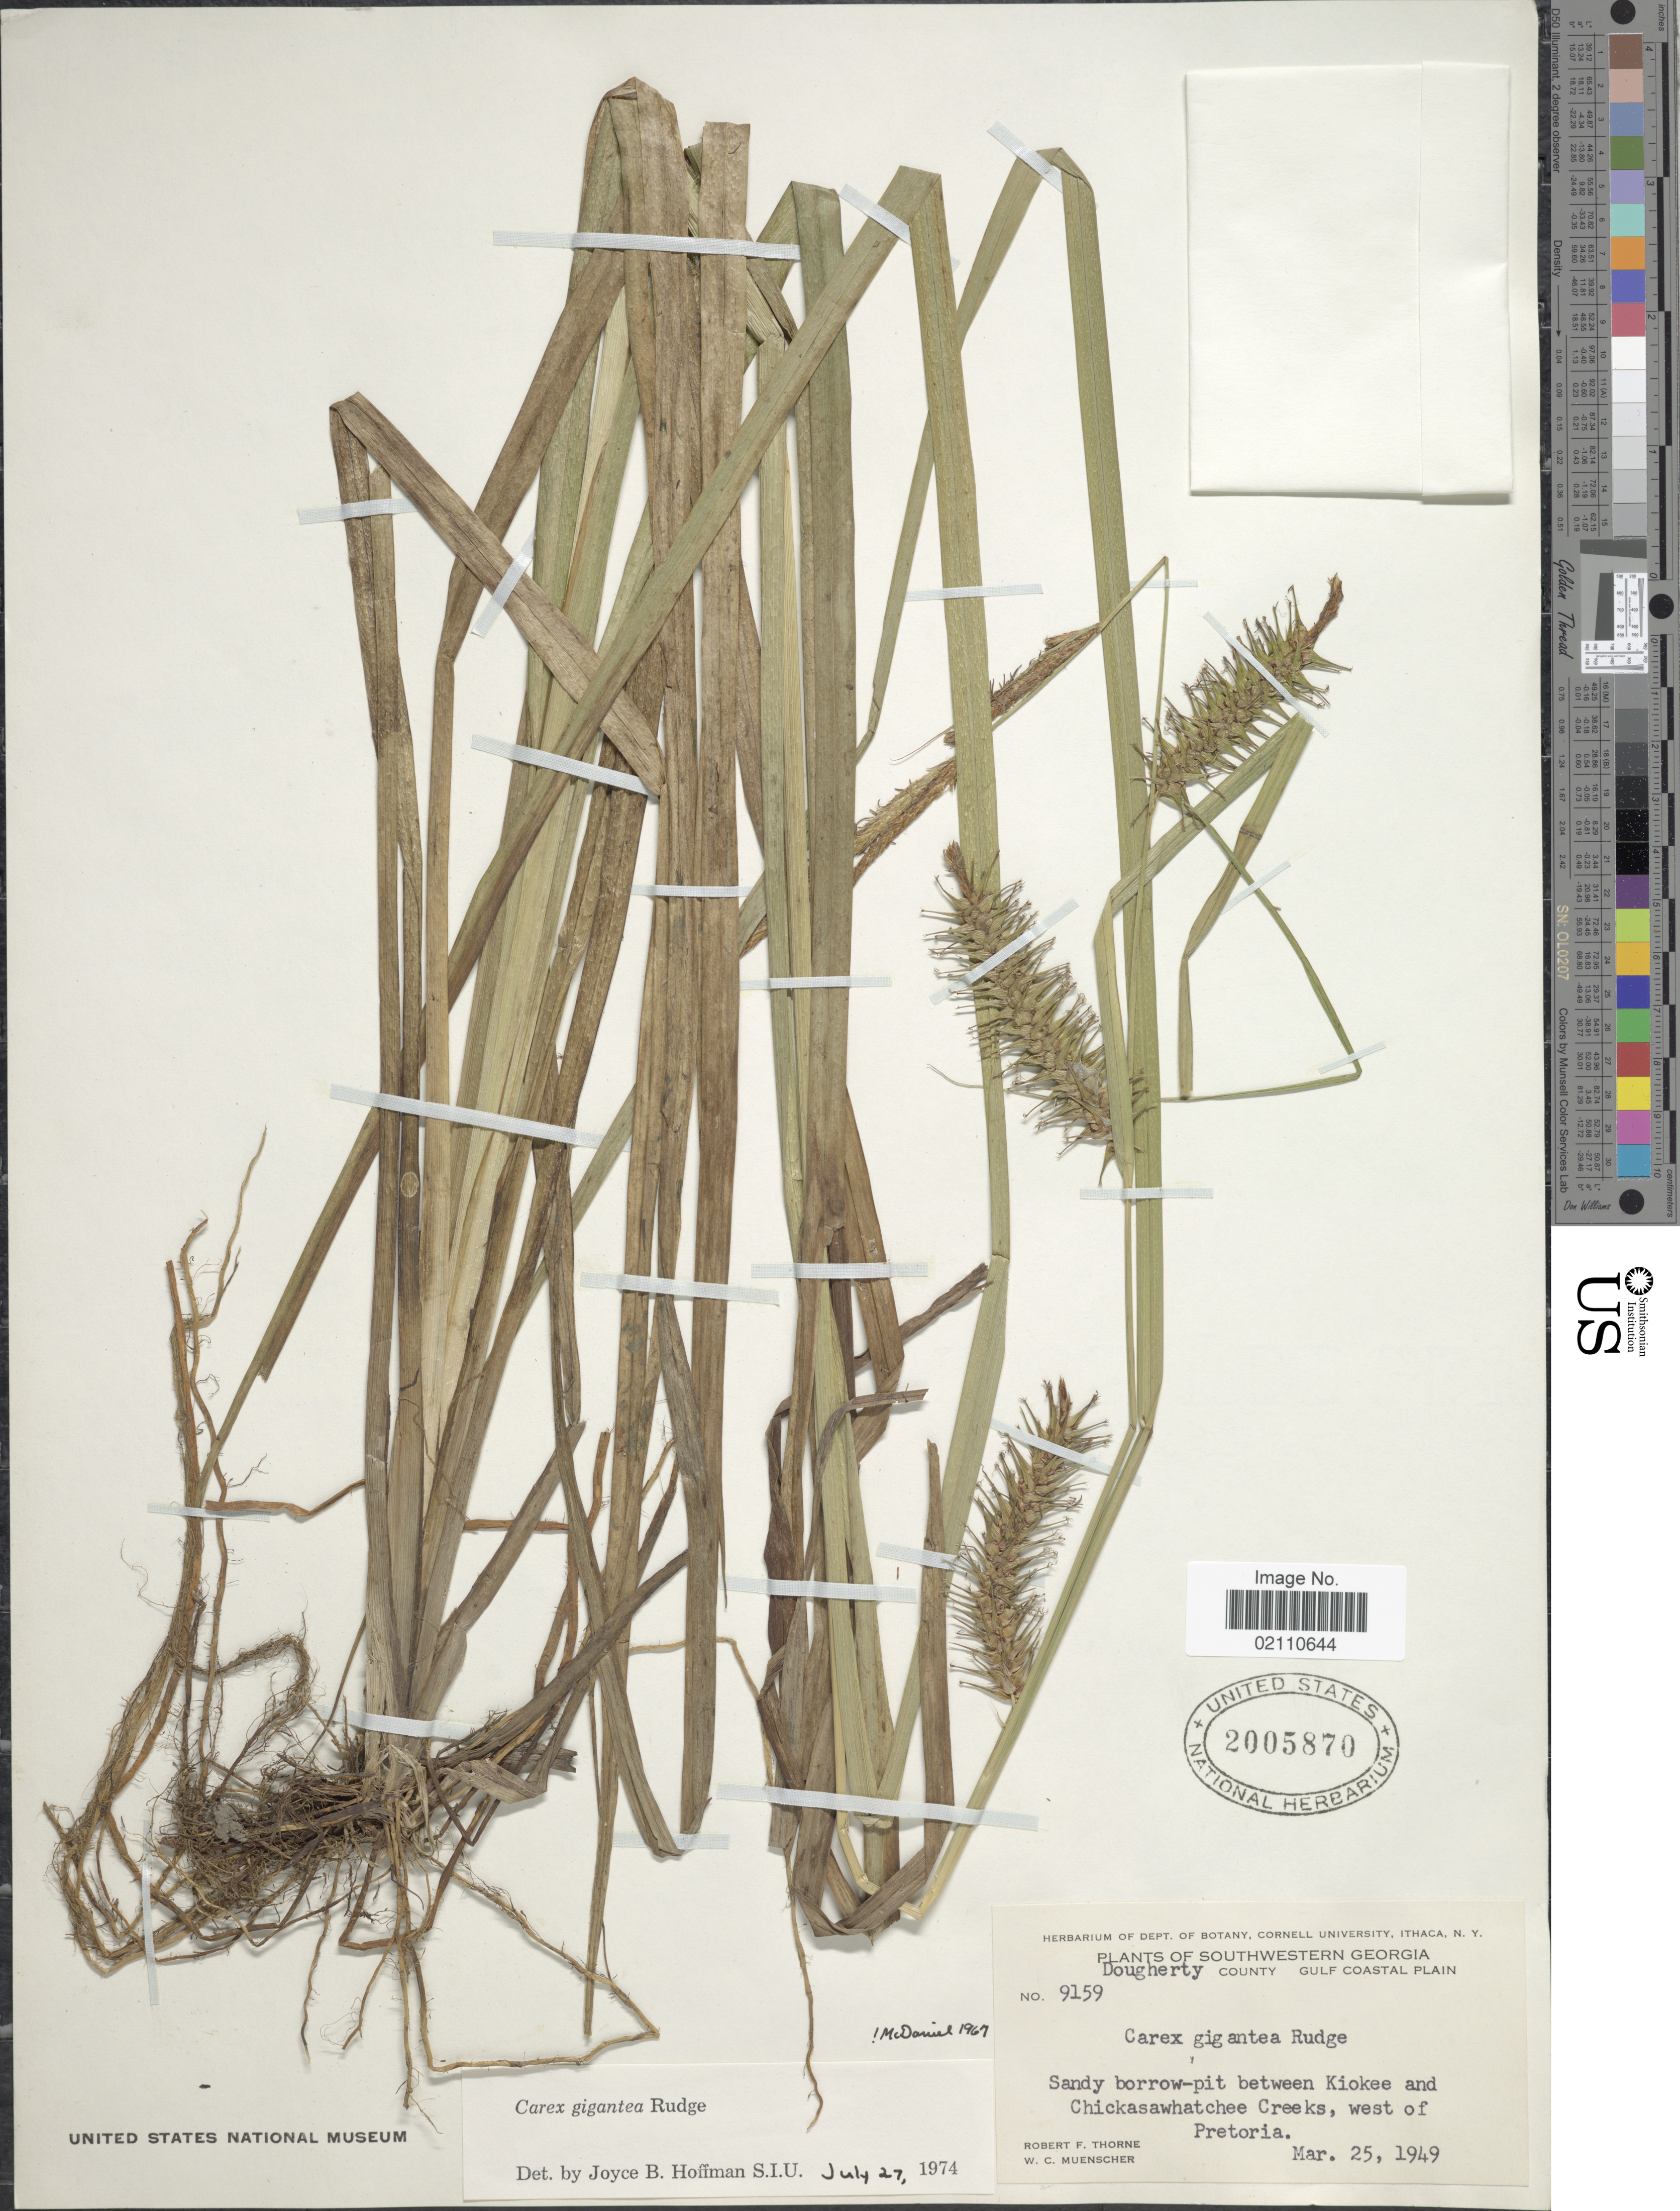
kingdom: Plantae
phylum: Tracheophyta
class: Liliopsida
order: Poales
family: Cyperaceae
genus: Carex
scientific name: Carex gigantea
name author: Rudge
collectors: R. F. Thorne & W. Muenscher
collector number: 9159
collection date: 1949-03-25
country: United States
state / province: Georgia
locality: Southwestern Georgia, Dougherty County, Gulf Coastal Plain, Sandy borrow-pit between Kiokee and Chickasawhatchee Creeks, west of Pretoria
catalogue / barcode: US 2005870